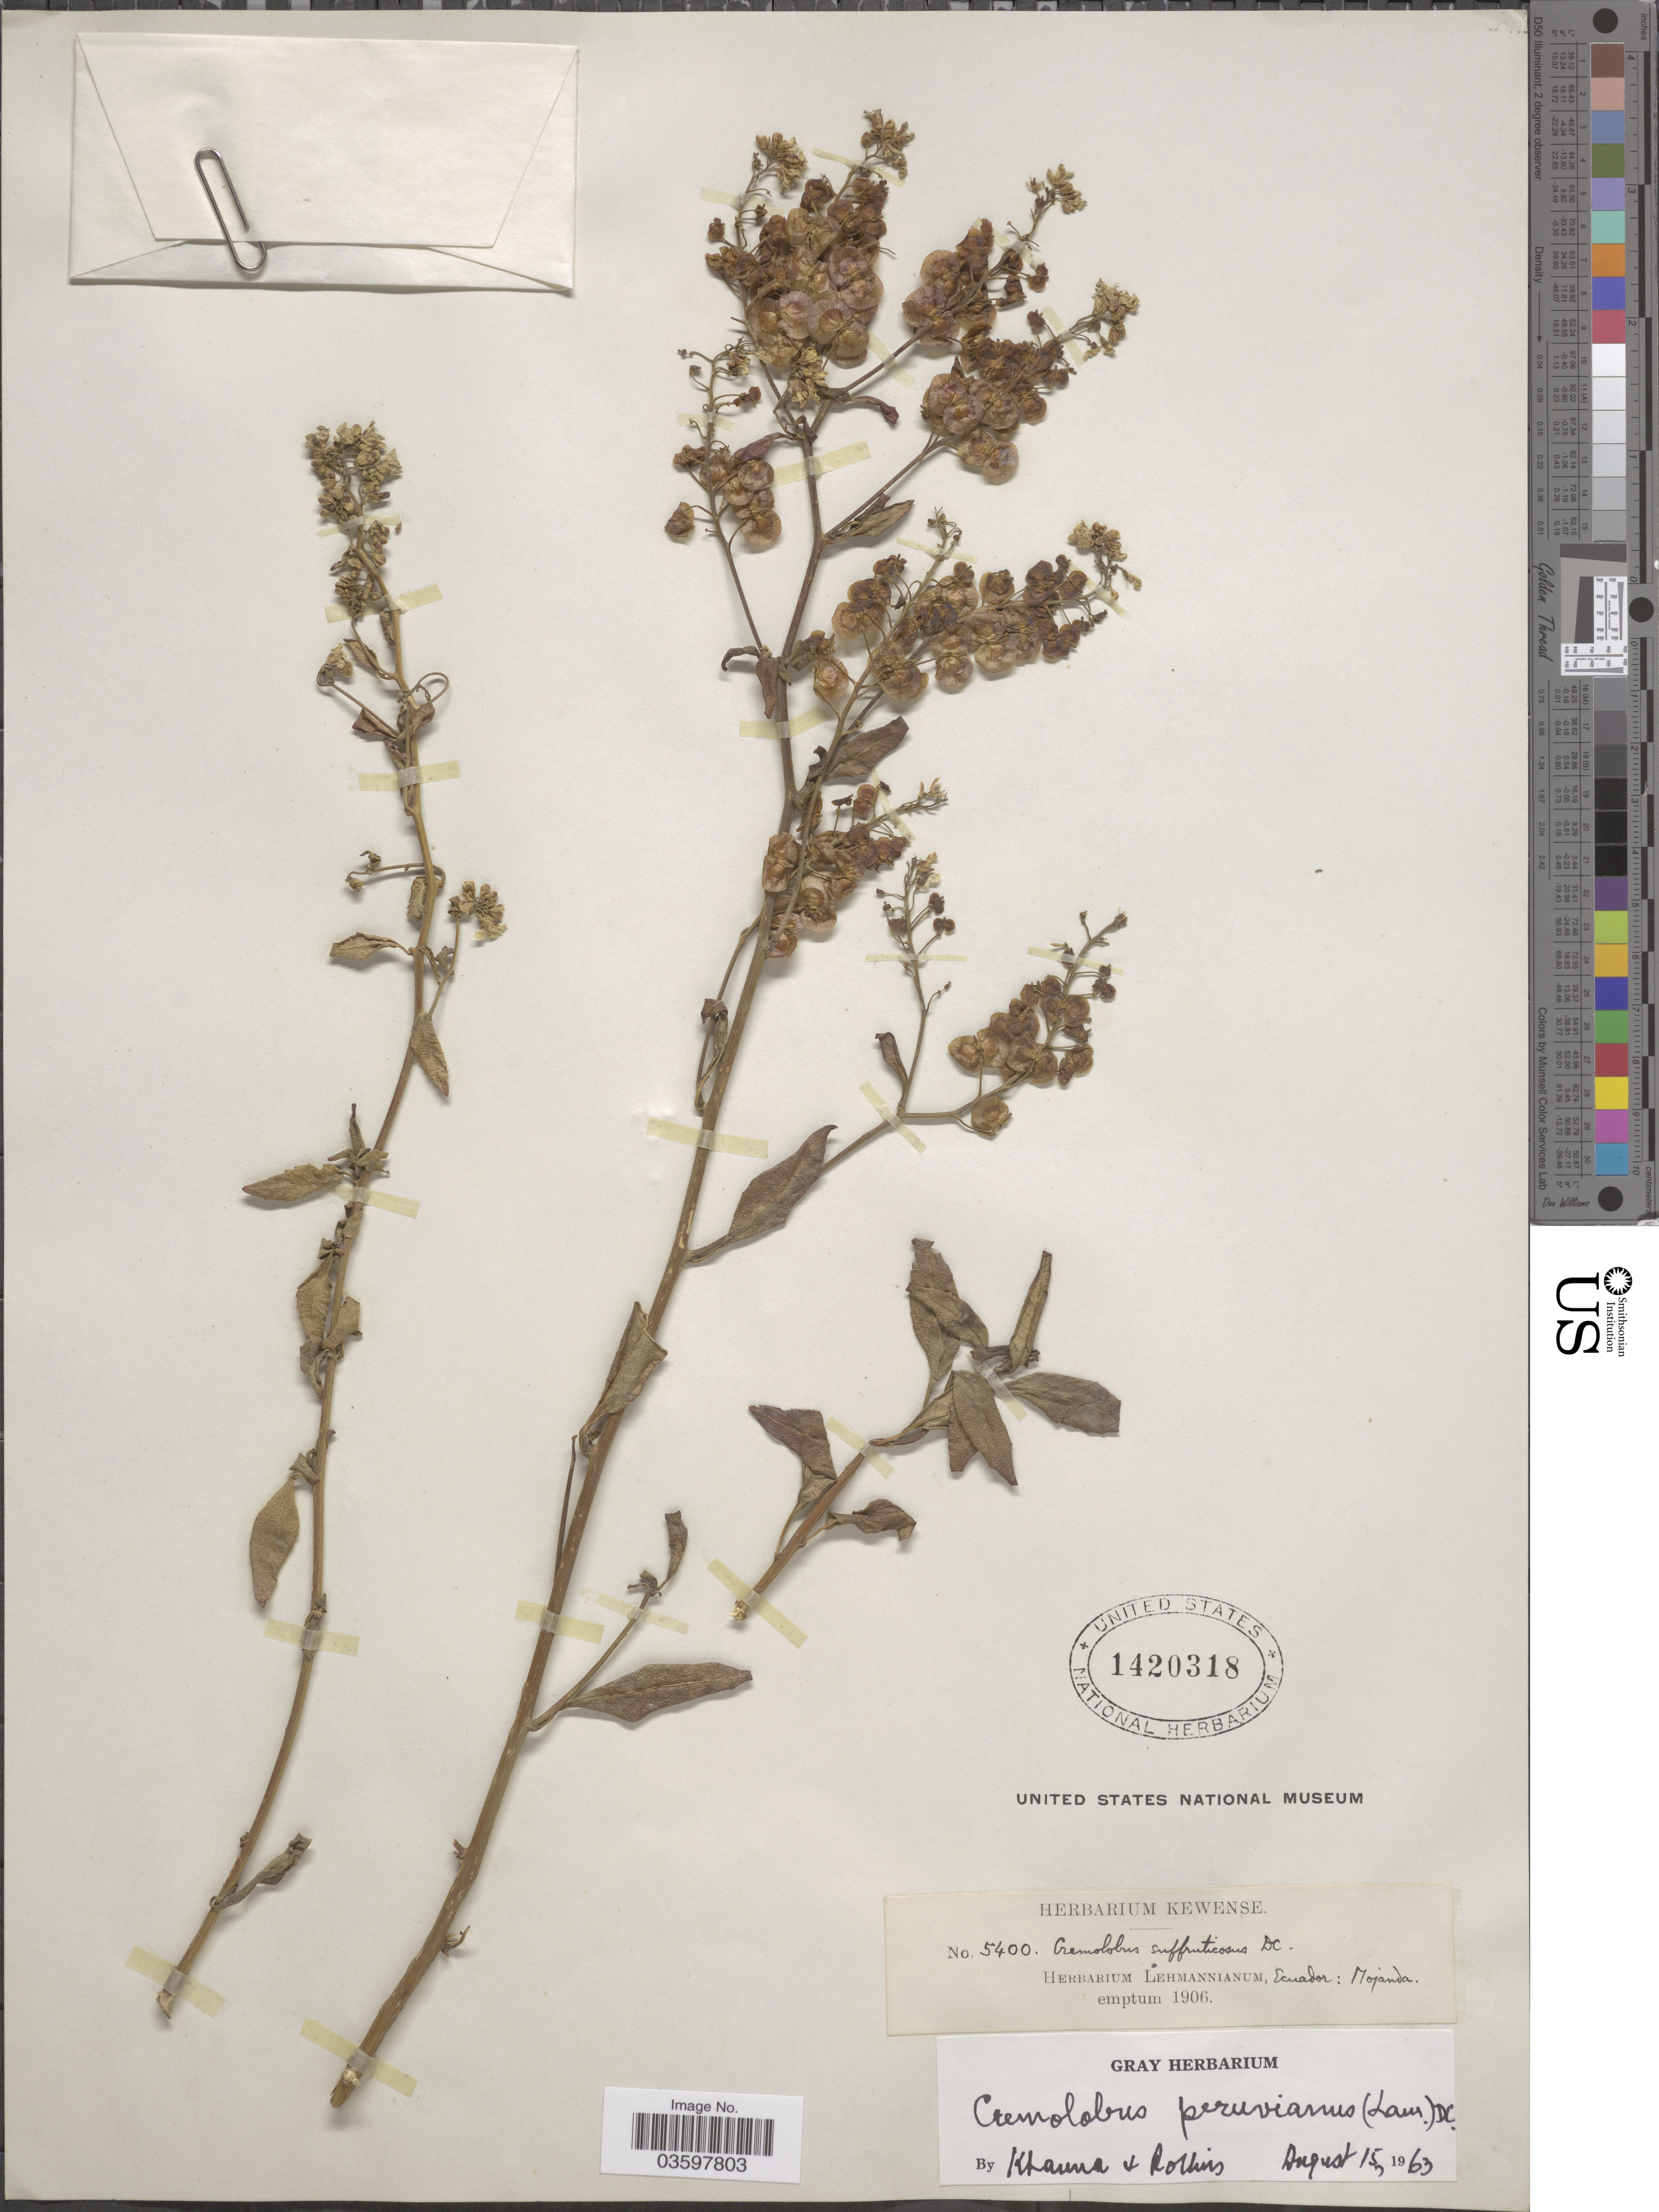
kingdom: Plantae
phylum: Tracheophyta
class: Magnoliopsida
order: Brassicales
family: Brassicaceae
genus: Cremolobus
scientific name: Cremolobus peruvianus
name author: (Lam.) DC.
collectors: ex herb. Lehmannianum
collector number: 5400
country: Ecuador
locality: Mojanda.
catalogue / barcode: US 1420318